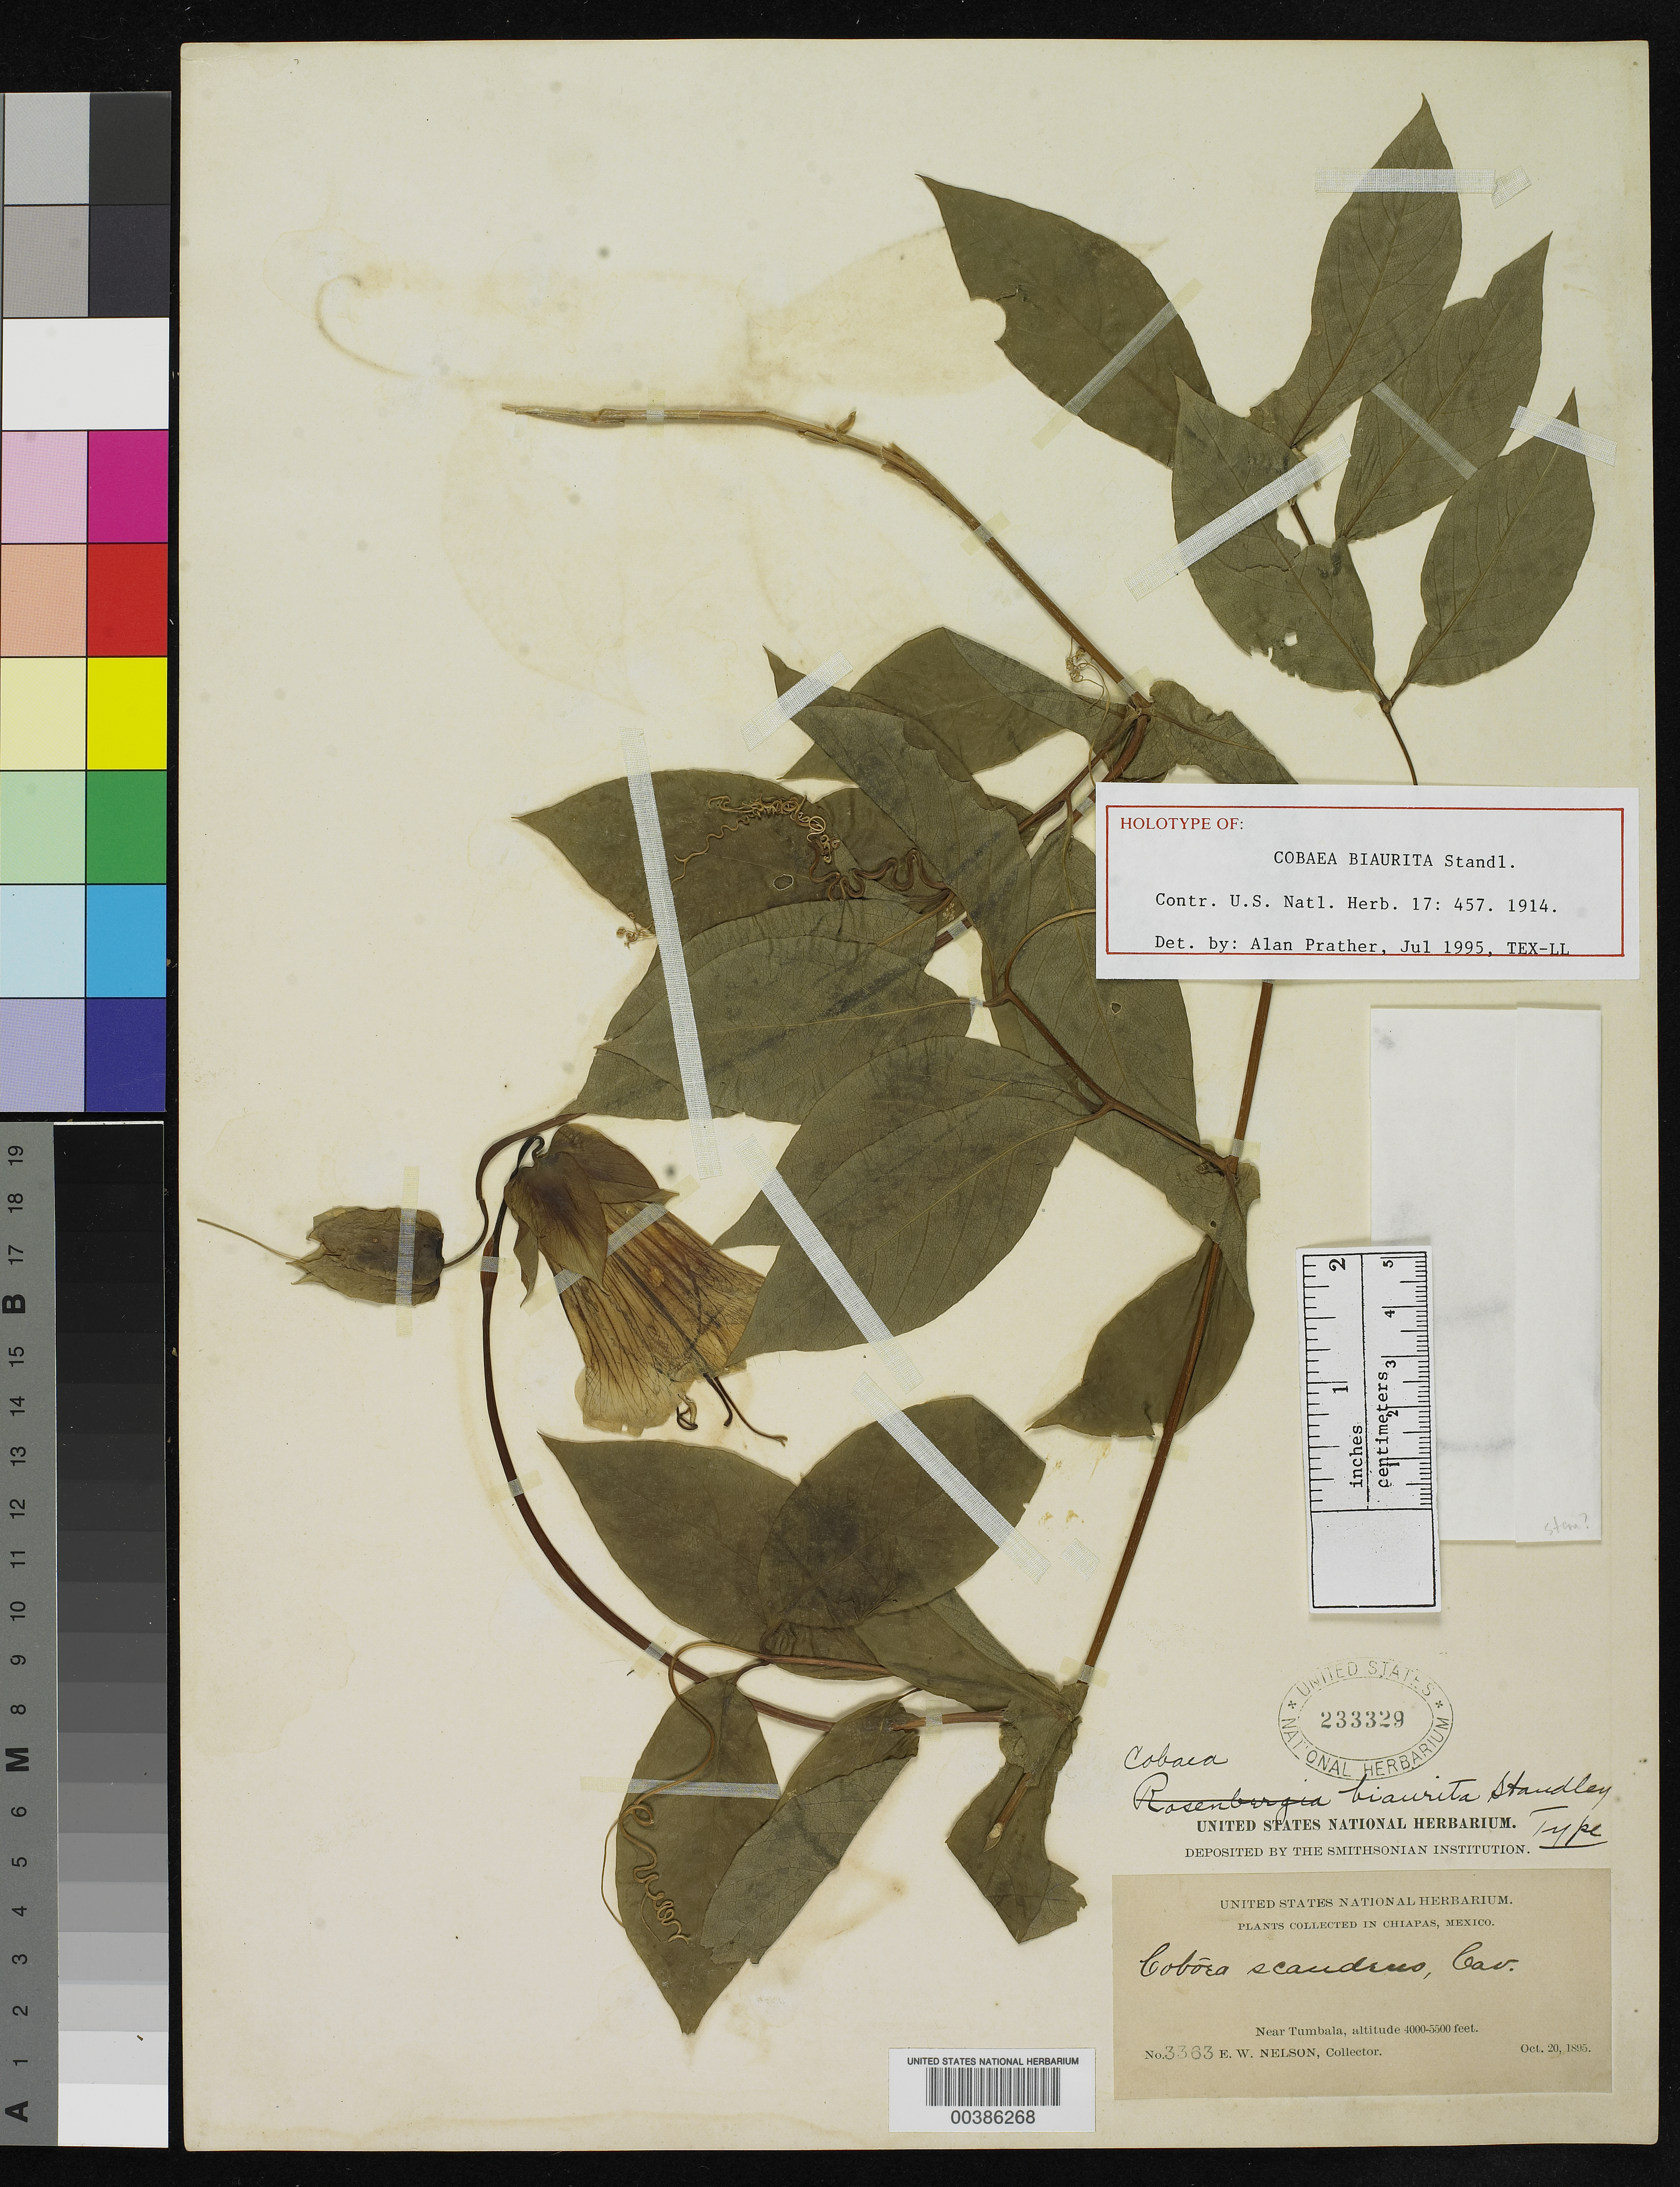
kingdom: Plantae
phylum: Tracheophyta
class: Magnoliopsida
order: Ericales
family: Polemoniaceae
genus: Cobaea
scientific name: Cobaea biaurita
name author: Standl.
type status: Holotype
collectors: E. W. Nelson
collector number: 3363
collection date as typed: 20 Oct 1895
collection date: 1895-10-20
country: Mexico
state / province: Chiapas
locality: Near Tumbala.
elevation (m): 1200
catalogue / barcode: US 233329